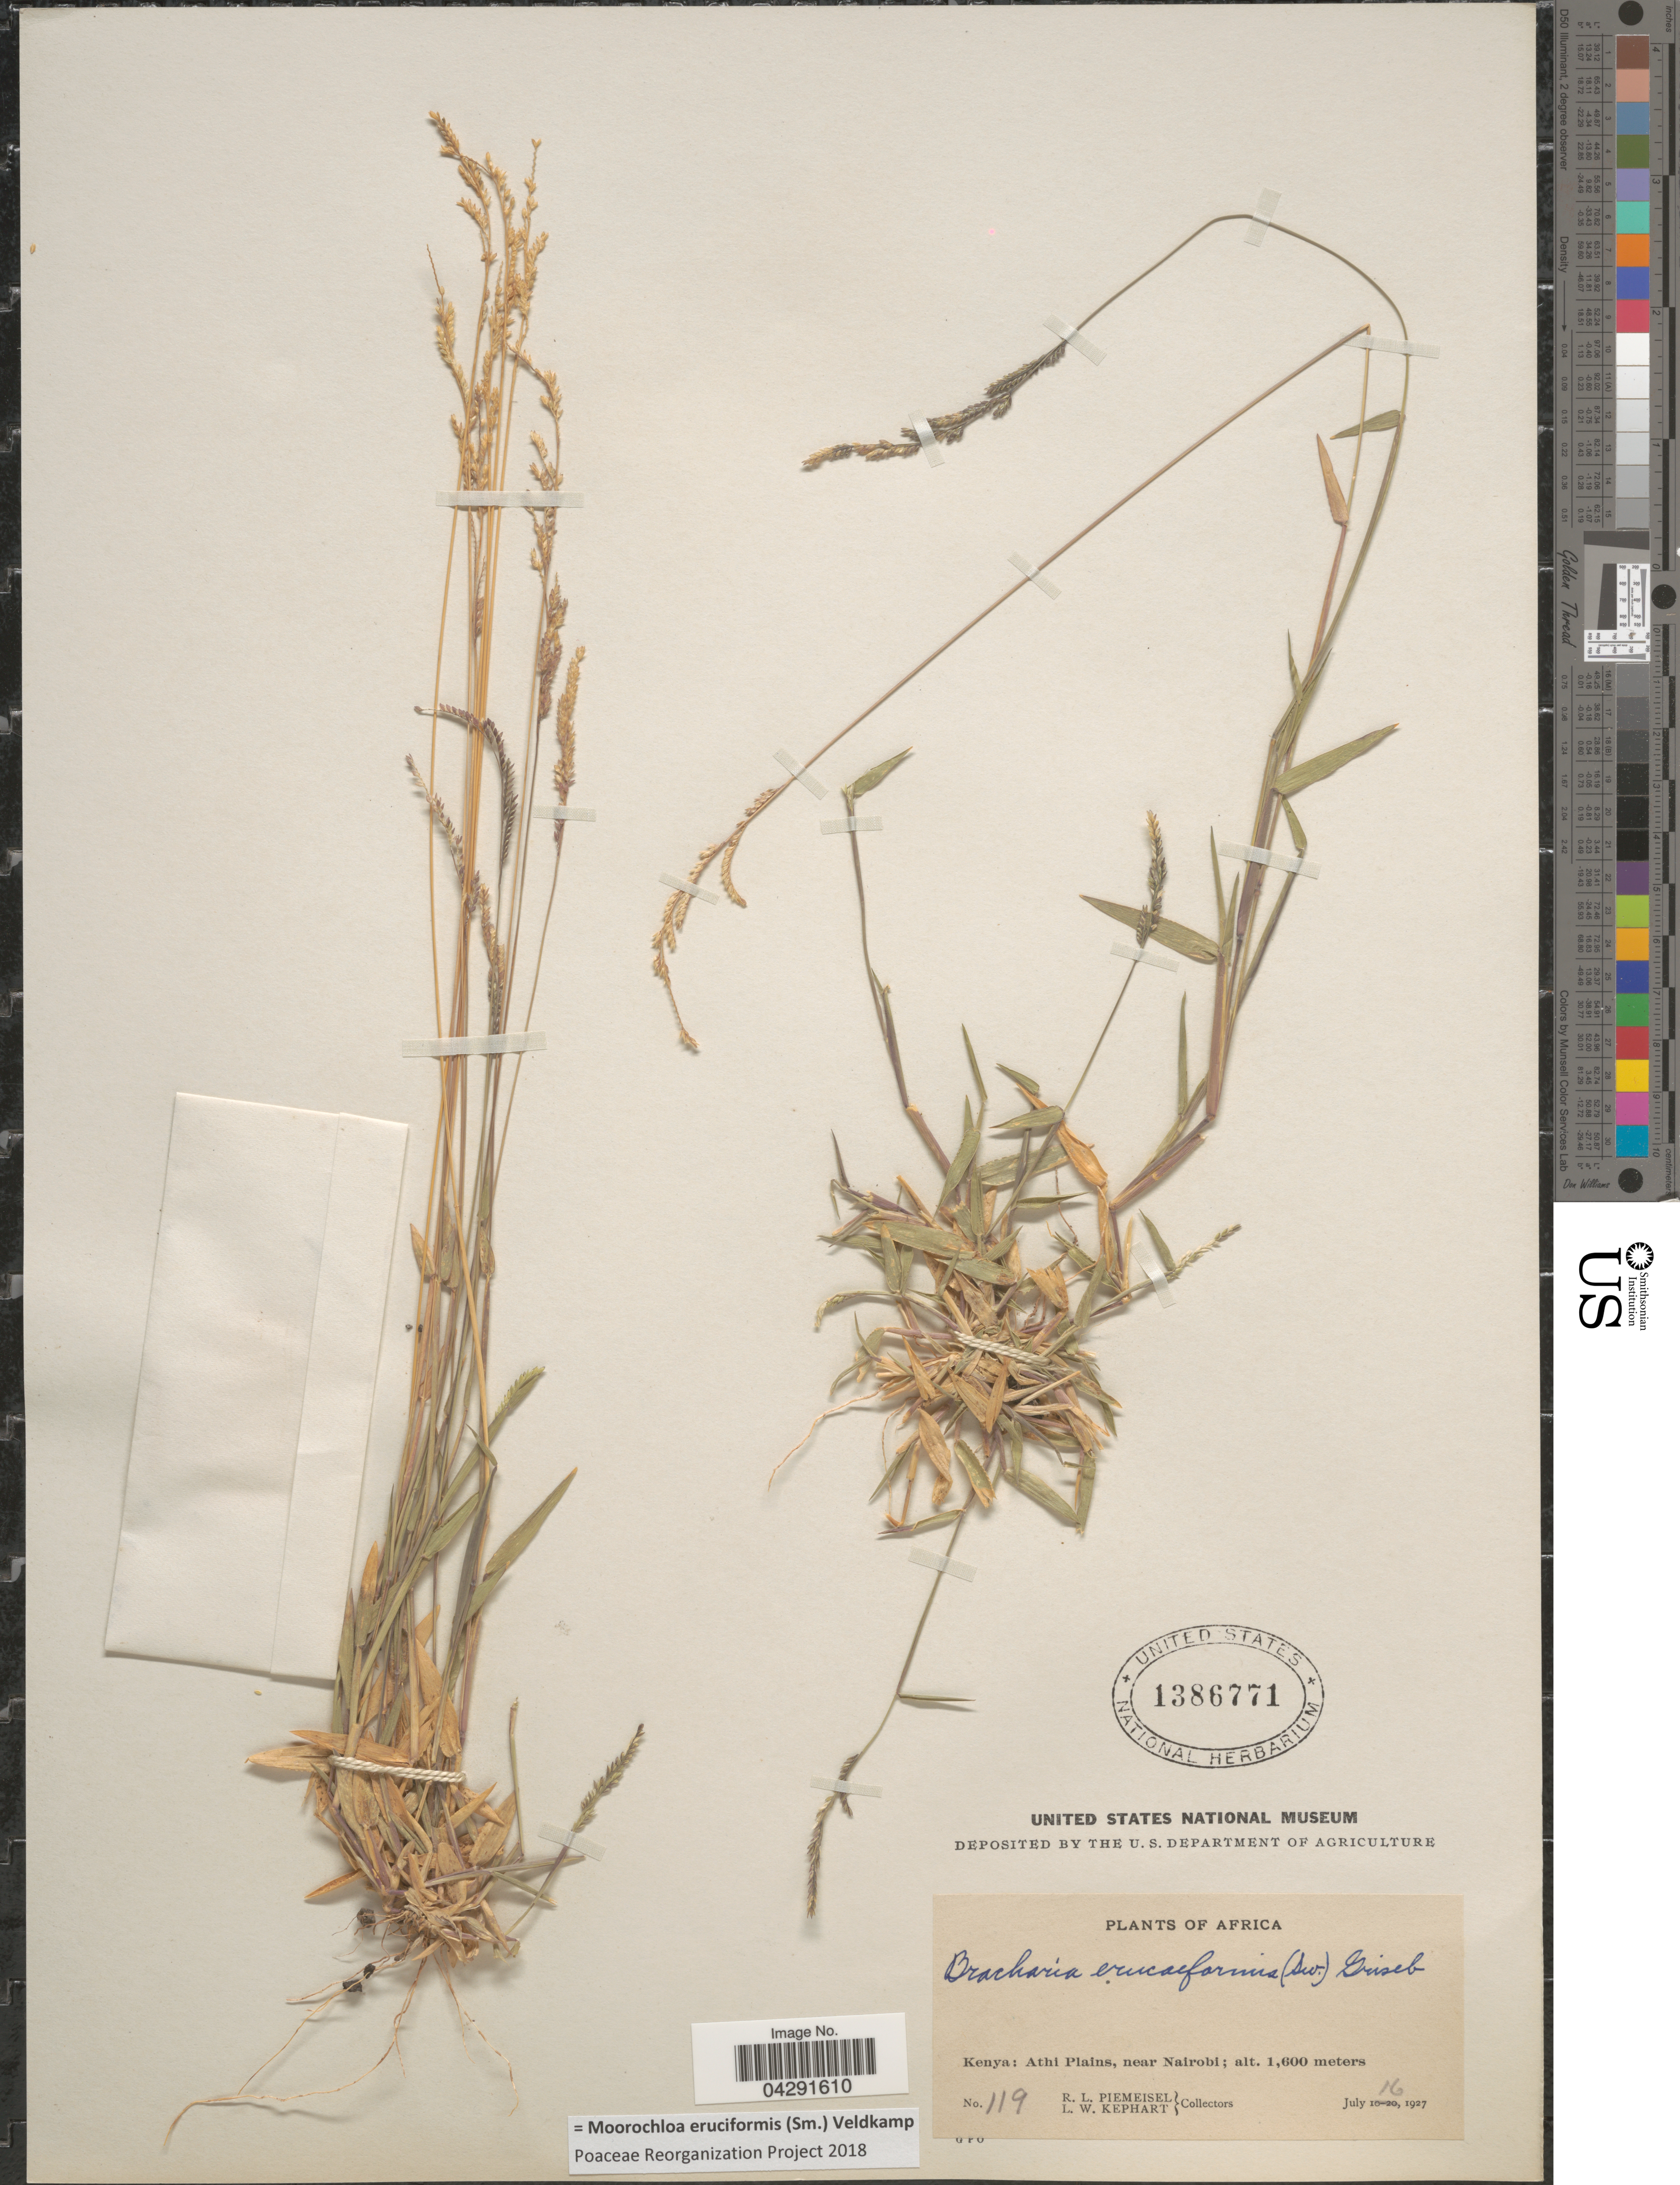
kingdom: Plantae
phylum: Tracheophyta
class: Liliopsida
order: Poales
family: Poaceae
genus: Moorochloa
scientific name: Moorochloa eruciformis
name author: (Sm.) Veldkamp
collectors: R. L. Piemeisel & L. W. Kephart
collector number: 119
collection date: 1927-07-16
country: Kenya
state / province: Nairobi Area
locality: Athi Plains, near Nairobi.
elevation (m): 1600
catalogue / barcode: US 1386771